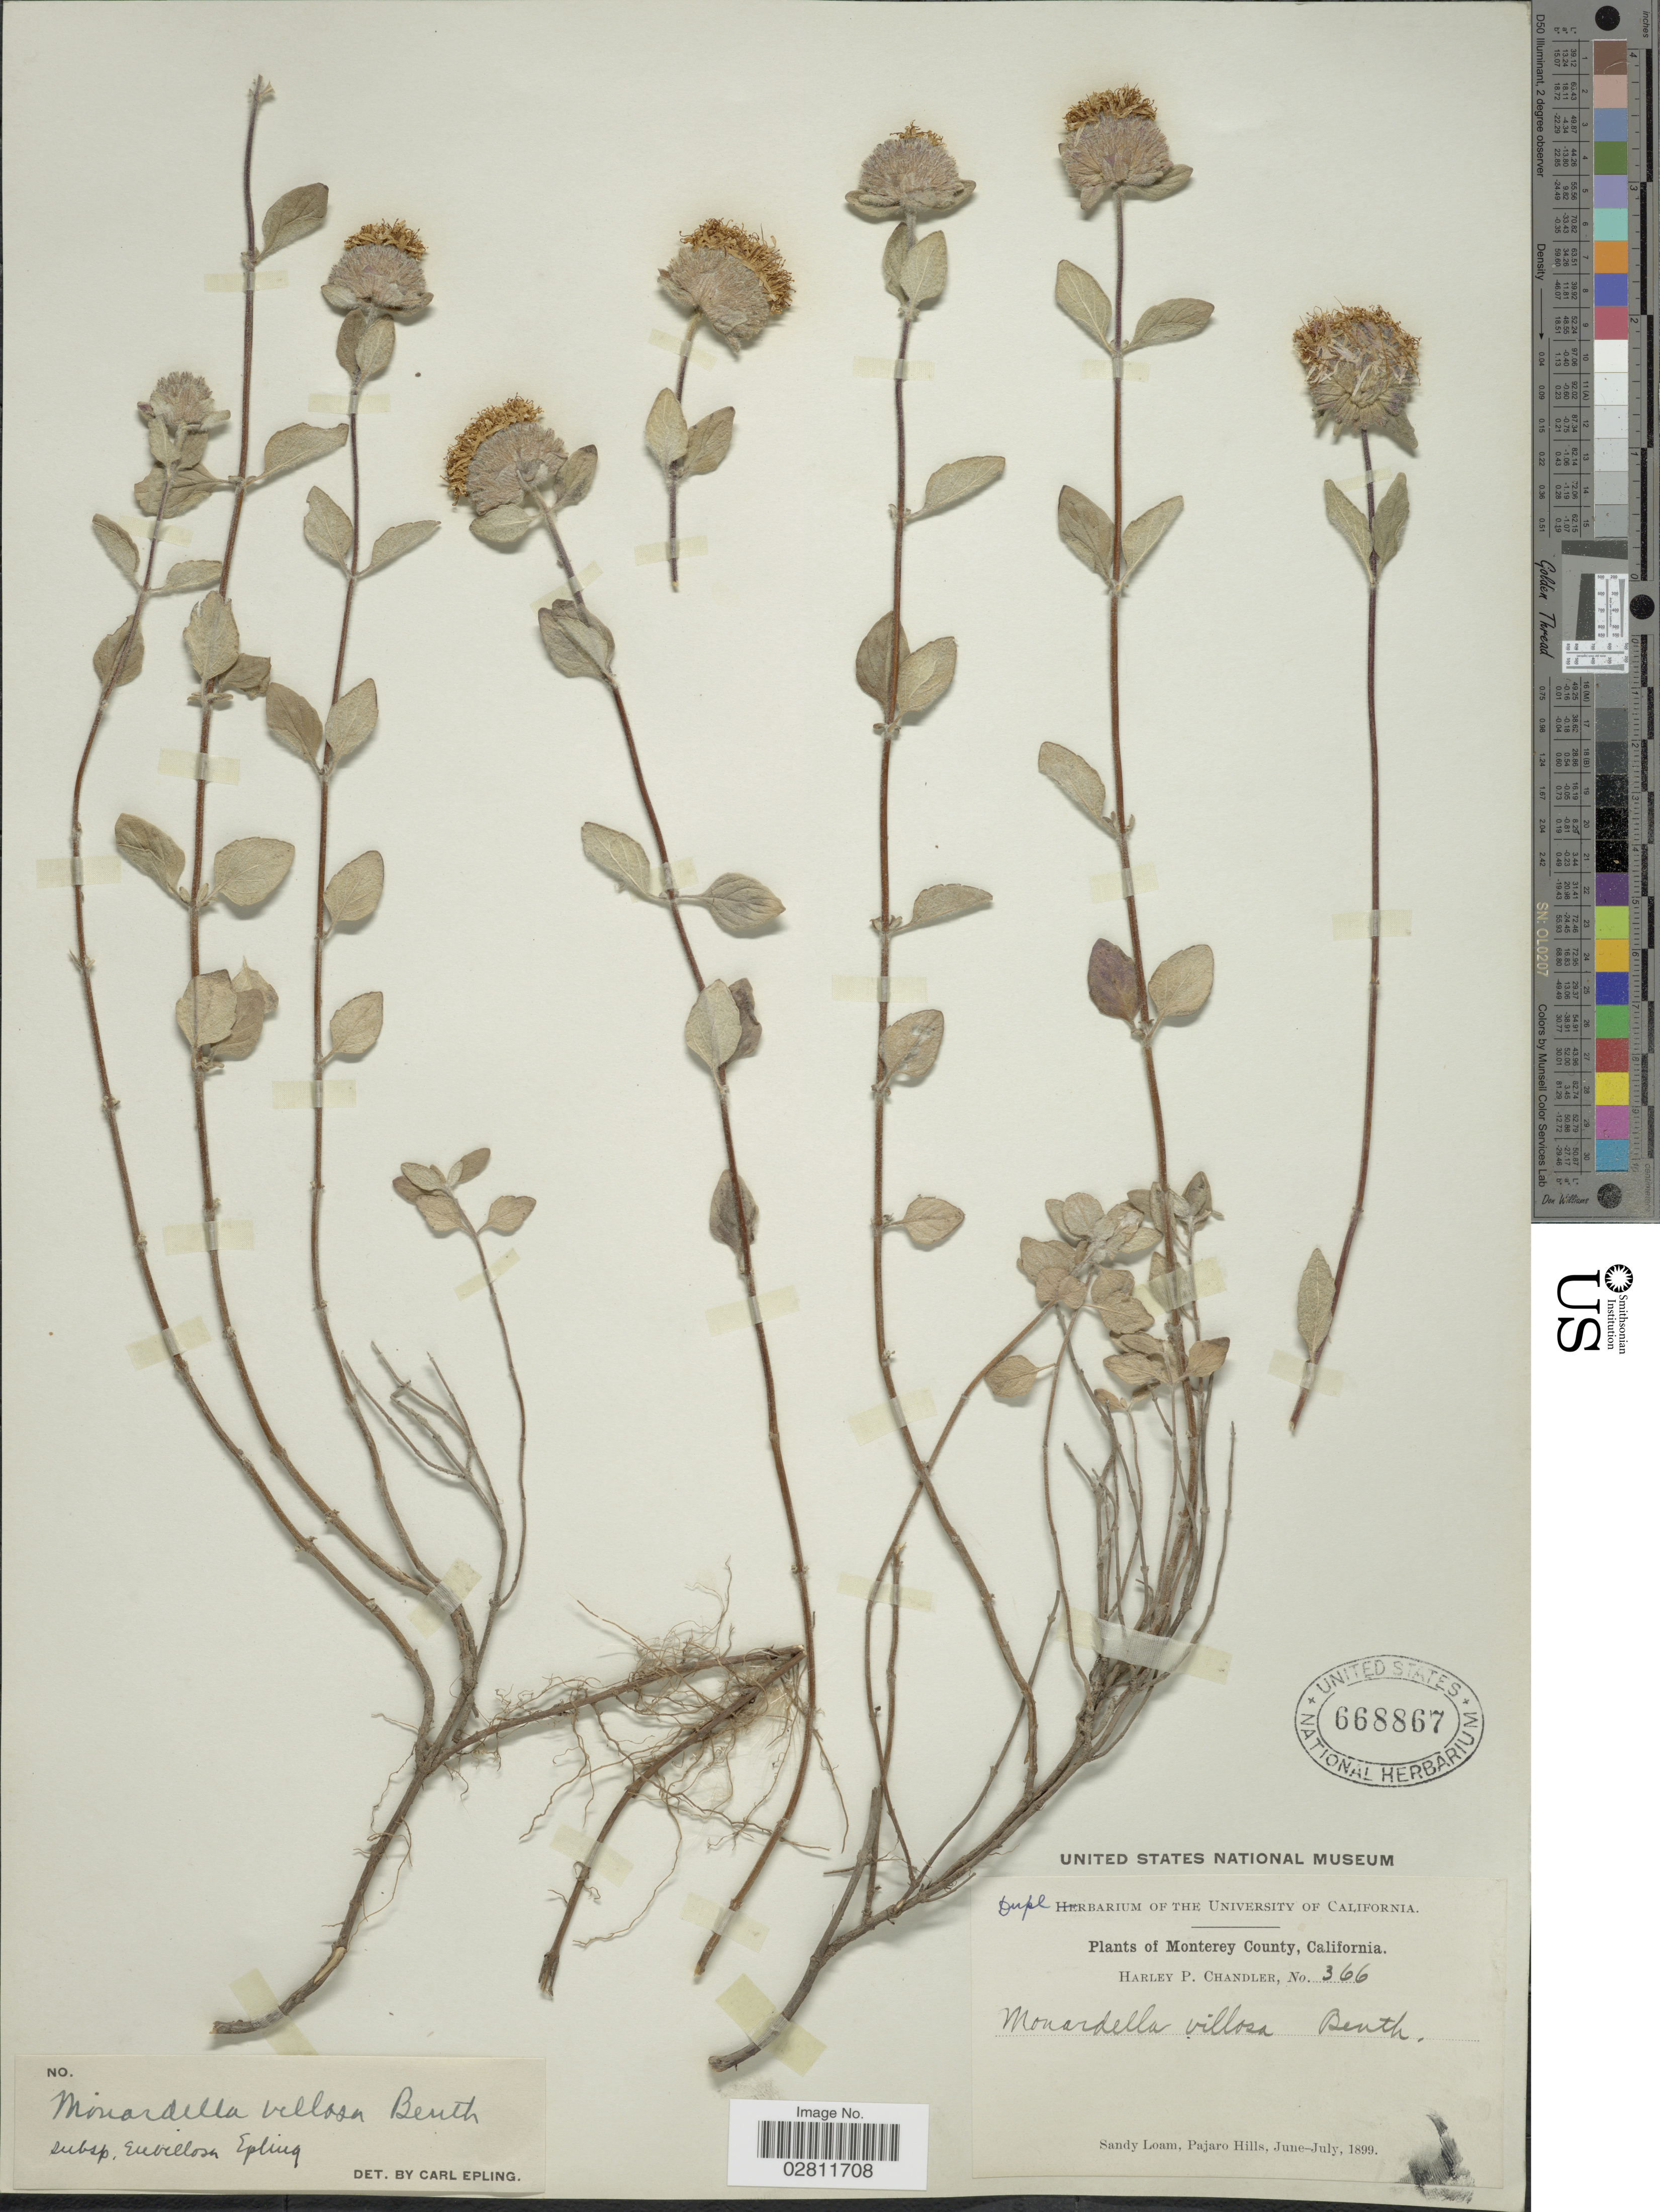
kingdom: Plantae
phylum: Tracheophyta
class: Magnoliopsida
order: Lamiales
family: Lamiaceae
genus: Monardella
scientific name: Monardella villosa subsp. euvillosa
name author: Epling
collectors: H. Chandler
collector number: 366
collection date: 1899-06/1899-07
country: United States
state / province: California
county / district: Monterey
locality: Monterey County. Sandy Loam, Pajaro Hills.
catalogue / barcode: US 668867